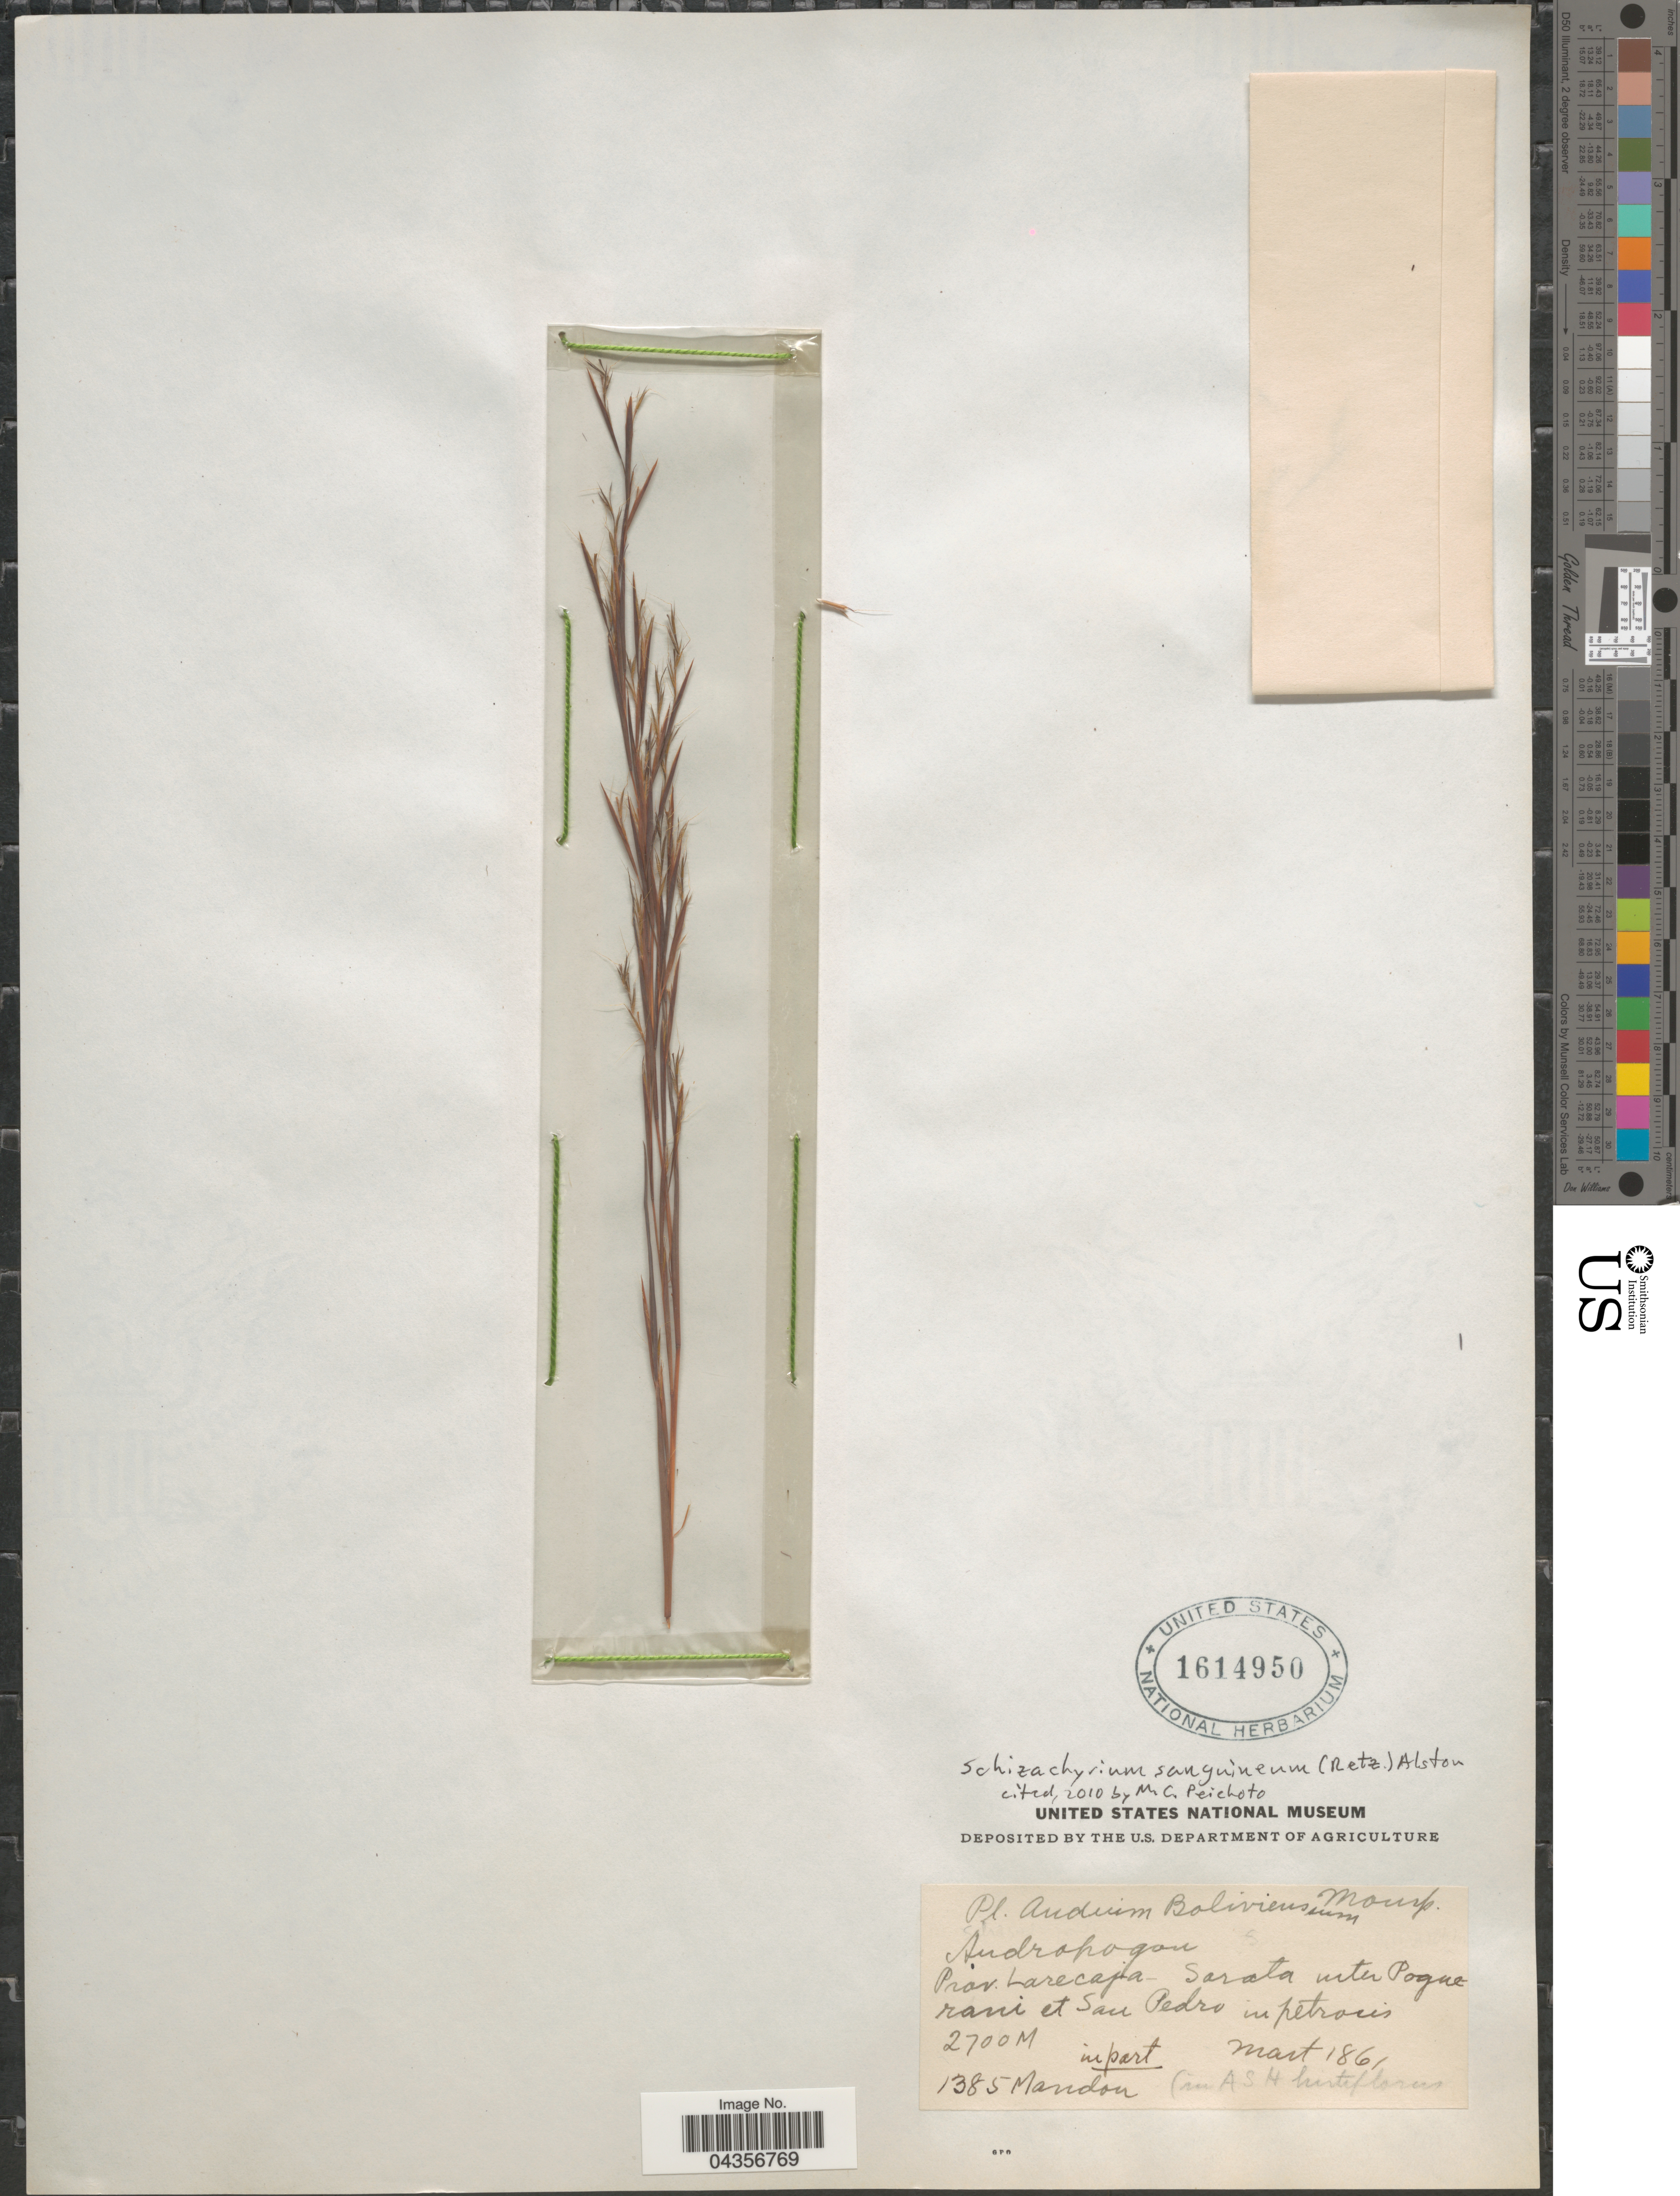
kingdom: Plantae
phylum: Tracheophyta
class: Liliopsida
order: Poales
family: Poaceae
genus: Schizachyrium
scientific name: Schizachyrium sanguineum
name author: (Retz.) Alston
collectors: Mandon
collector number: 1385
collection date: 1861-03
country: Bolivia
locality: Prov. Larecaja - Sorata inter Poguerani et San Pedro in petrosis.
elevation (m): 2700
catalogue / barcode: US 1614950